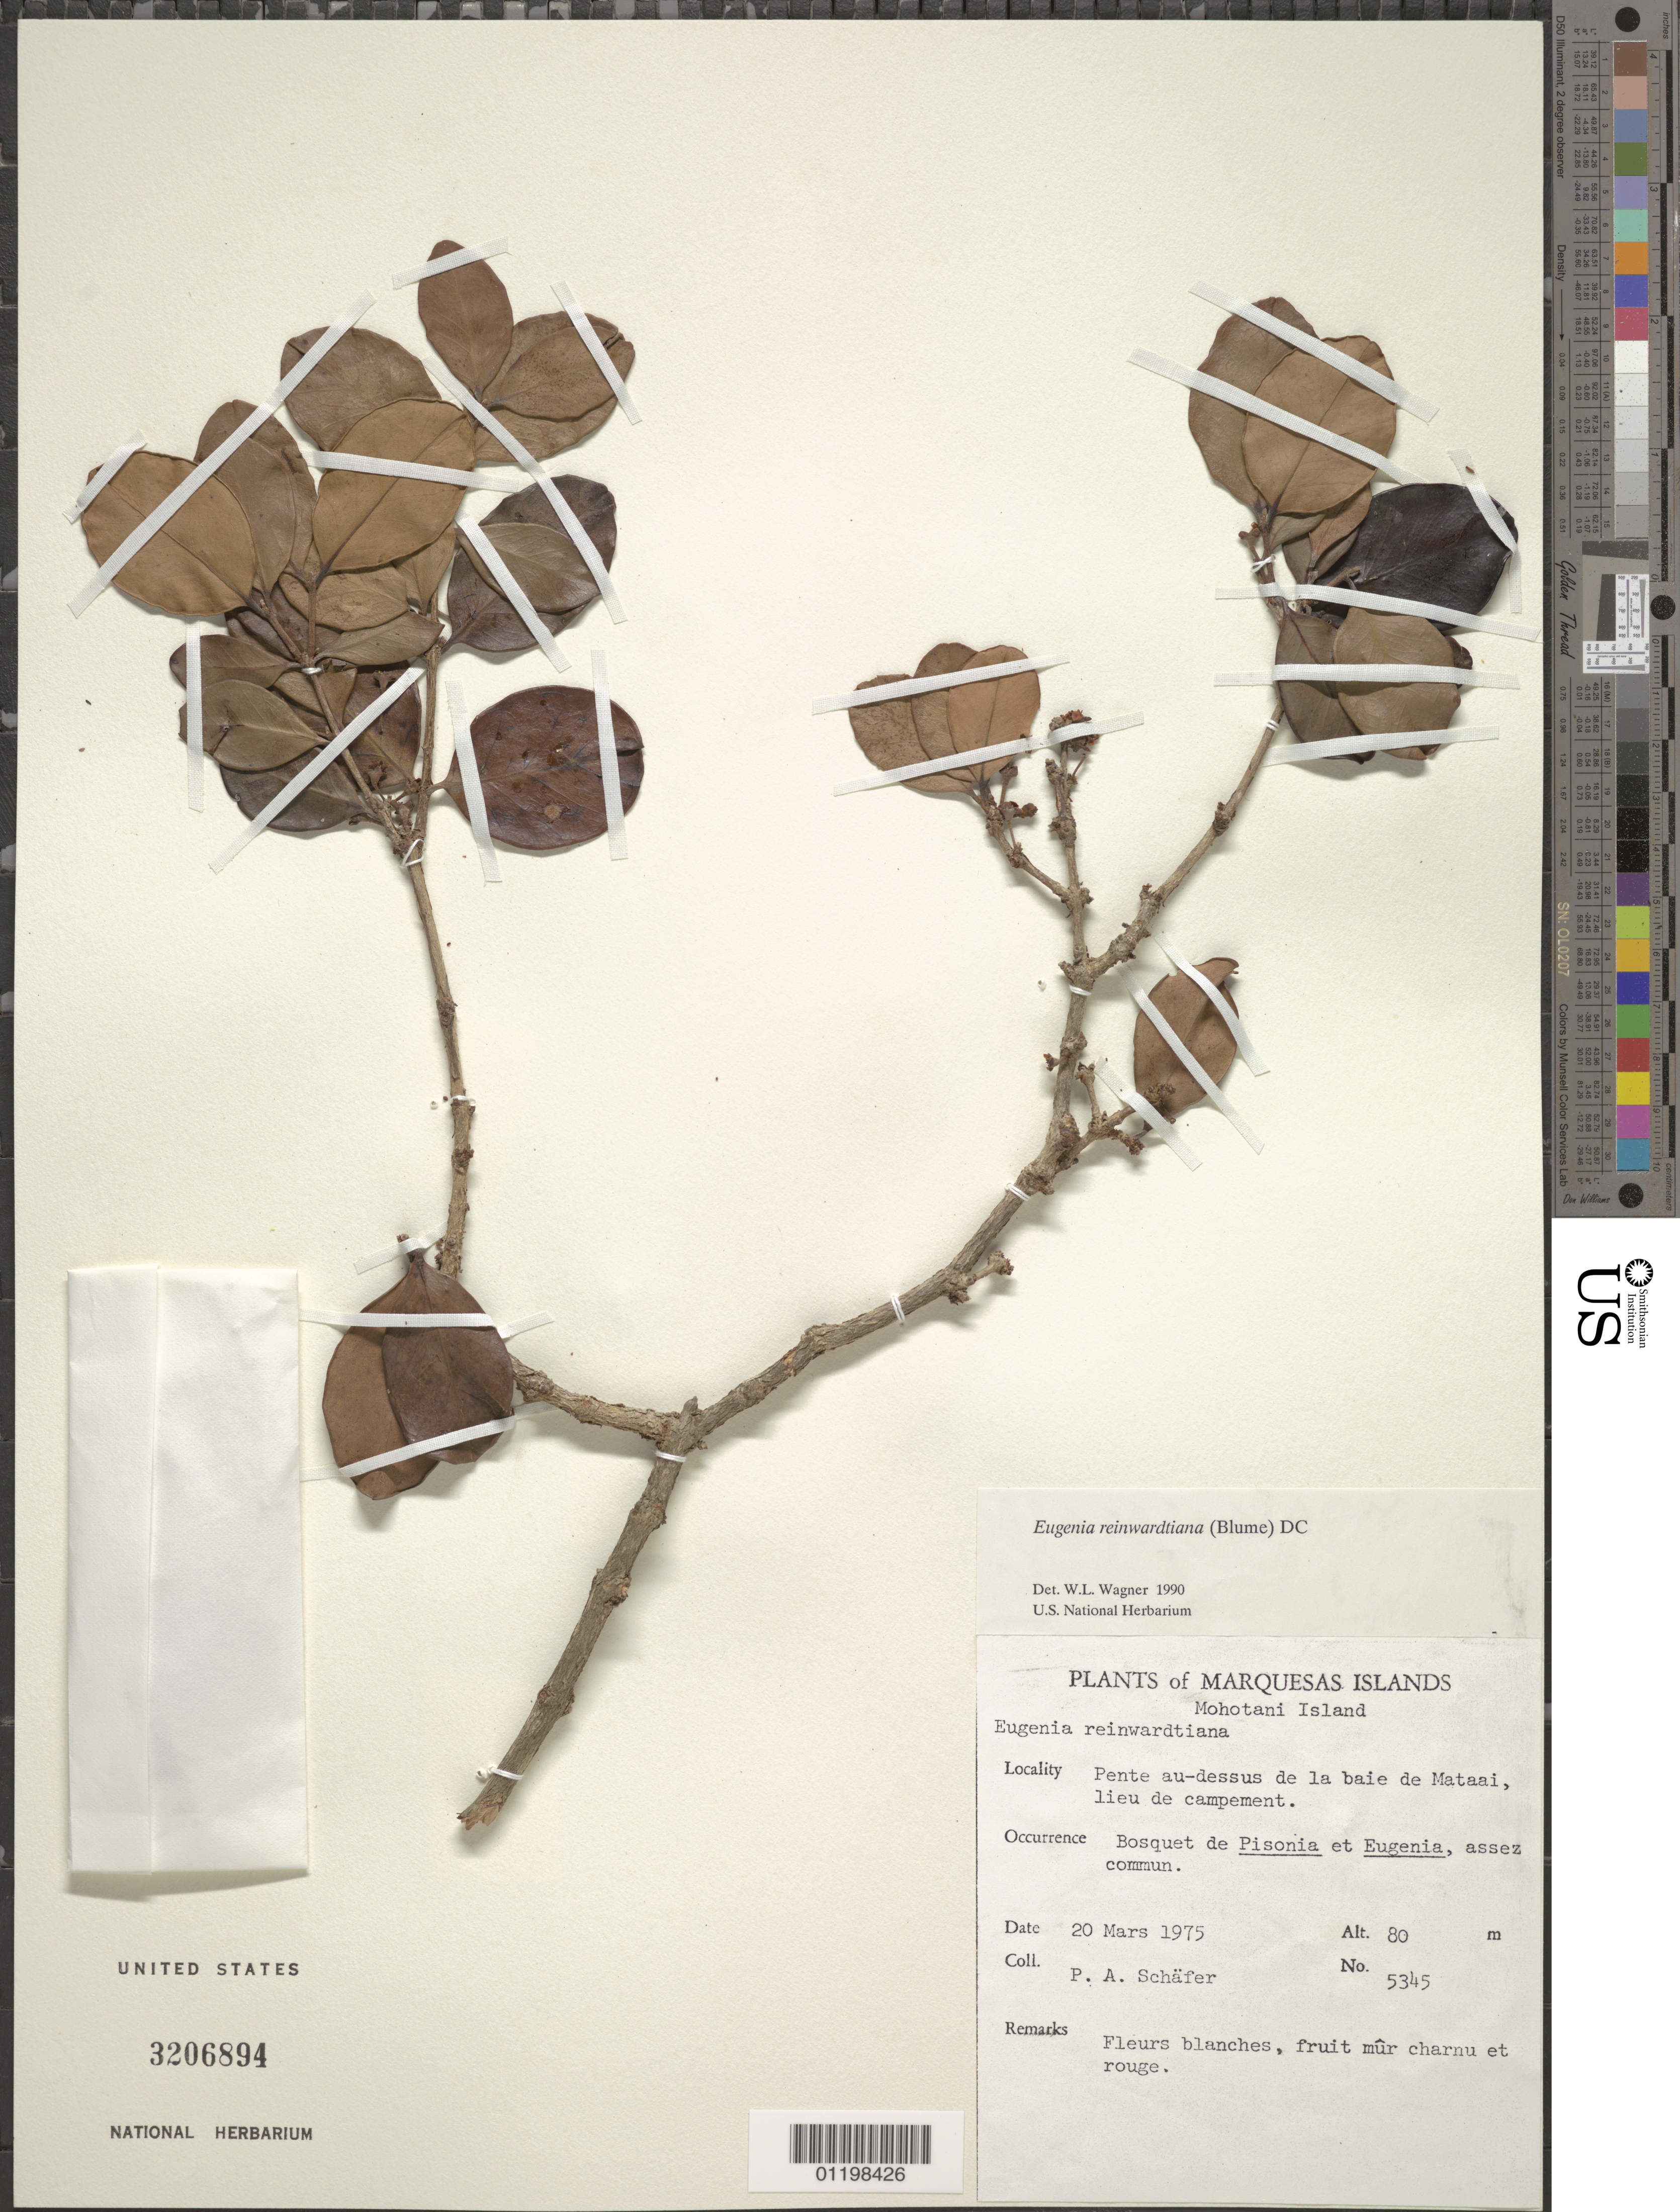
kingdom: Plantae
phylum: Tracheophyta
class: Magnoliopsida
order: Myrtales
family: Myrtaceae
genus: Eugenia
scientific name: Eugenia reinwardtiana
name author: (Blume) DC.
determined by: Wagner, W. L., (BOT), Smithsonian Institution - National Museum of Natural History (UNITED STATES)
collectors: P. A. Schäfer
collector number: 5345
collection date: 1975-03-20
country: French Polynesia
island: Mohotani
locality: Pente au-dessus de la baie de Mataai lieu de campement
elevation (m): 80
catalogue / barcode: US 3206894